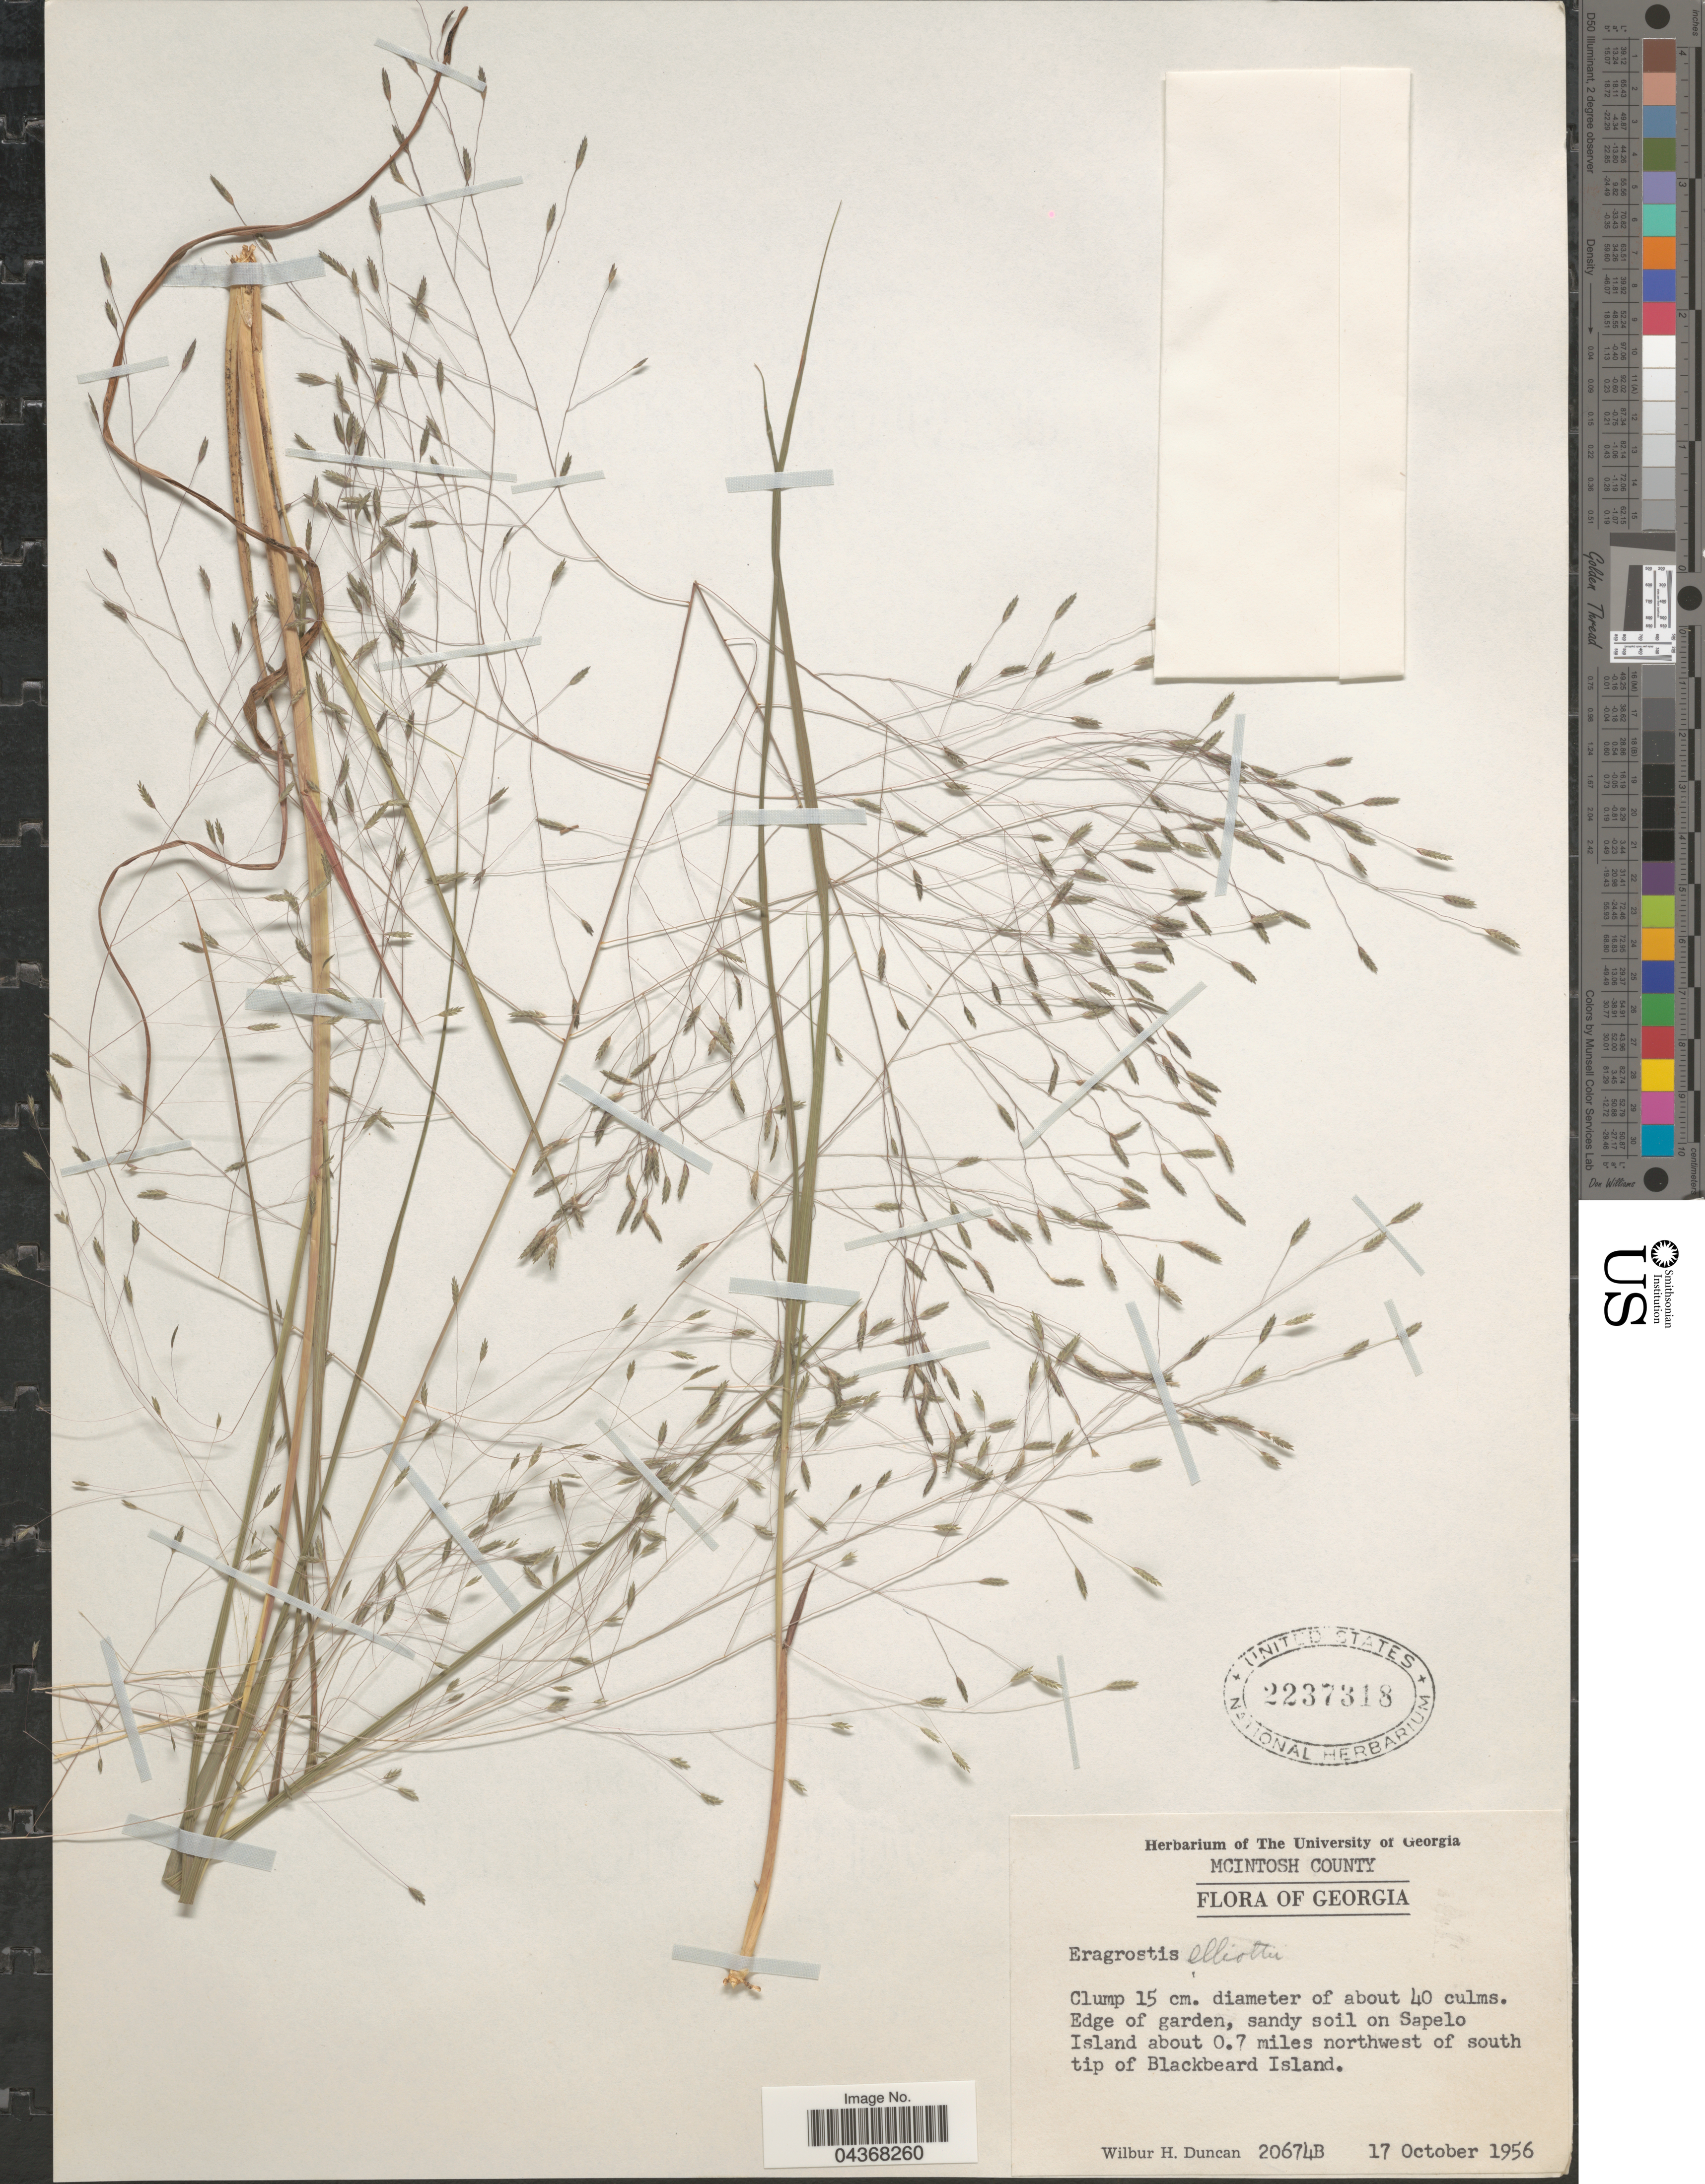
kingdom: Plantae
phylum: Tracheophyta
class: Liliopsida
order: Poales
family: Poaceae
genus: Eragrostis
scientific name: Eragrostis elliottii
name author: S. Watson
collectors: W. H. Duncan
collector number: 20674B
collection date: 1956-10-17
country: United States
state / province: Georgia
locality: McIntosh County. Edge of garden, sandy soil on Sapelo Island about 0.7 miles northwest of south tip of Blackbeard Island.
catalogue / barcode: US 2237318